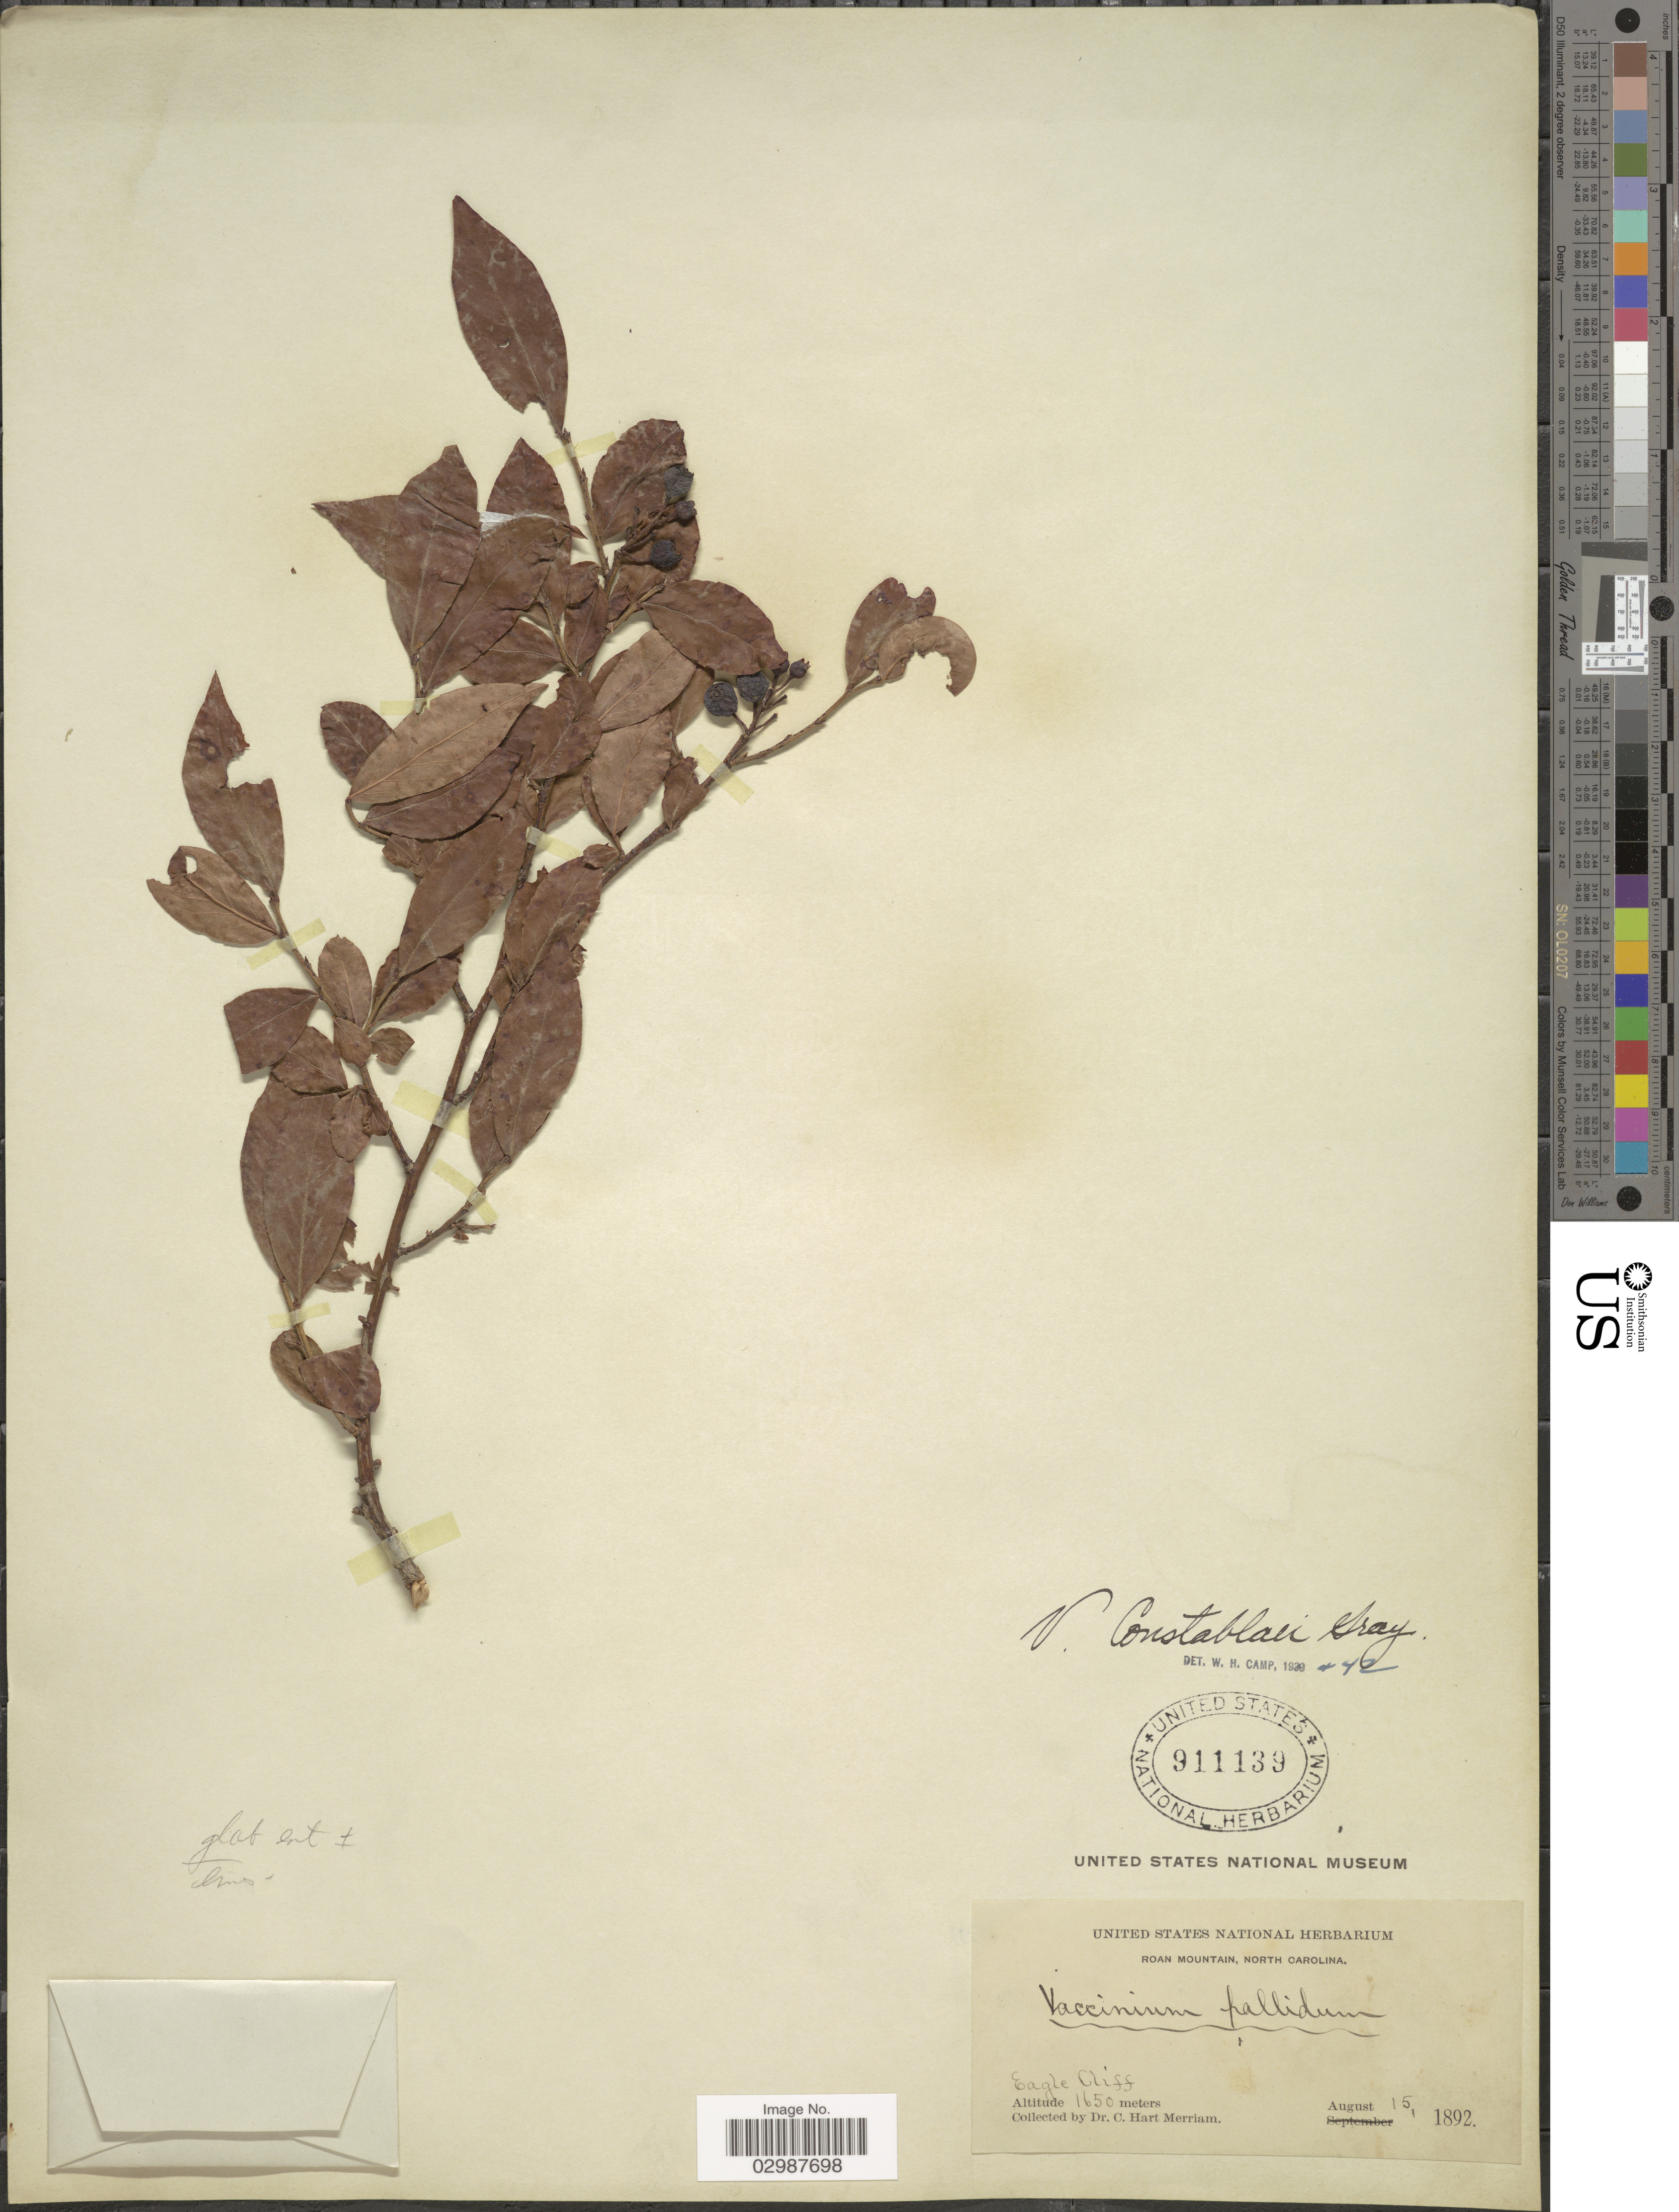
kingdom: Plantae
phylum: Tracheophyta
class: Magnoliopsida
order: Ericales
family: Ericaceae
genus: Vaccinium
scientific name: Vaccinium constablaei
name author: A. Gray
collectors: C. Merriam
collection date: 1892-08-15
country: United States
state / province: North Carolina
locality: Roan Mountain. Eagle Cliffs.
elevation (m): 1650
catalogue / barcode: US 911139